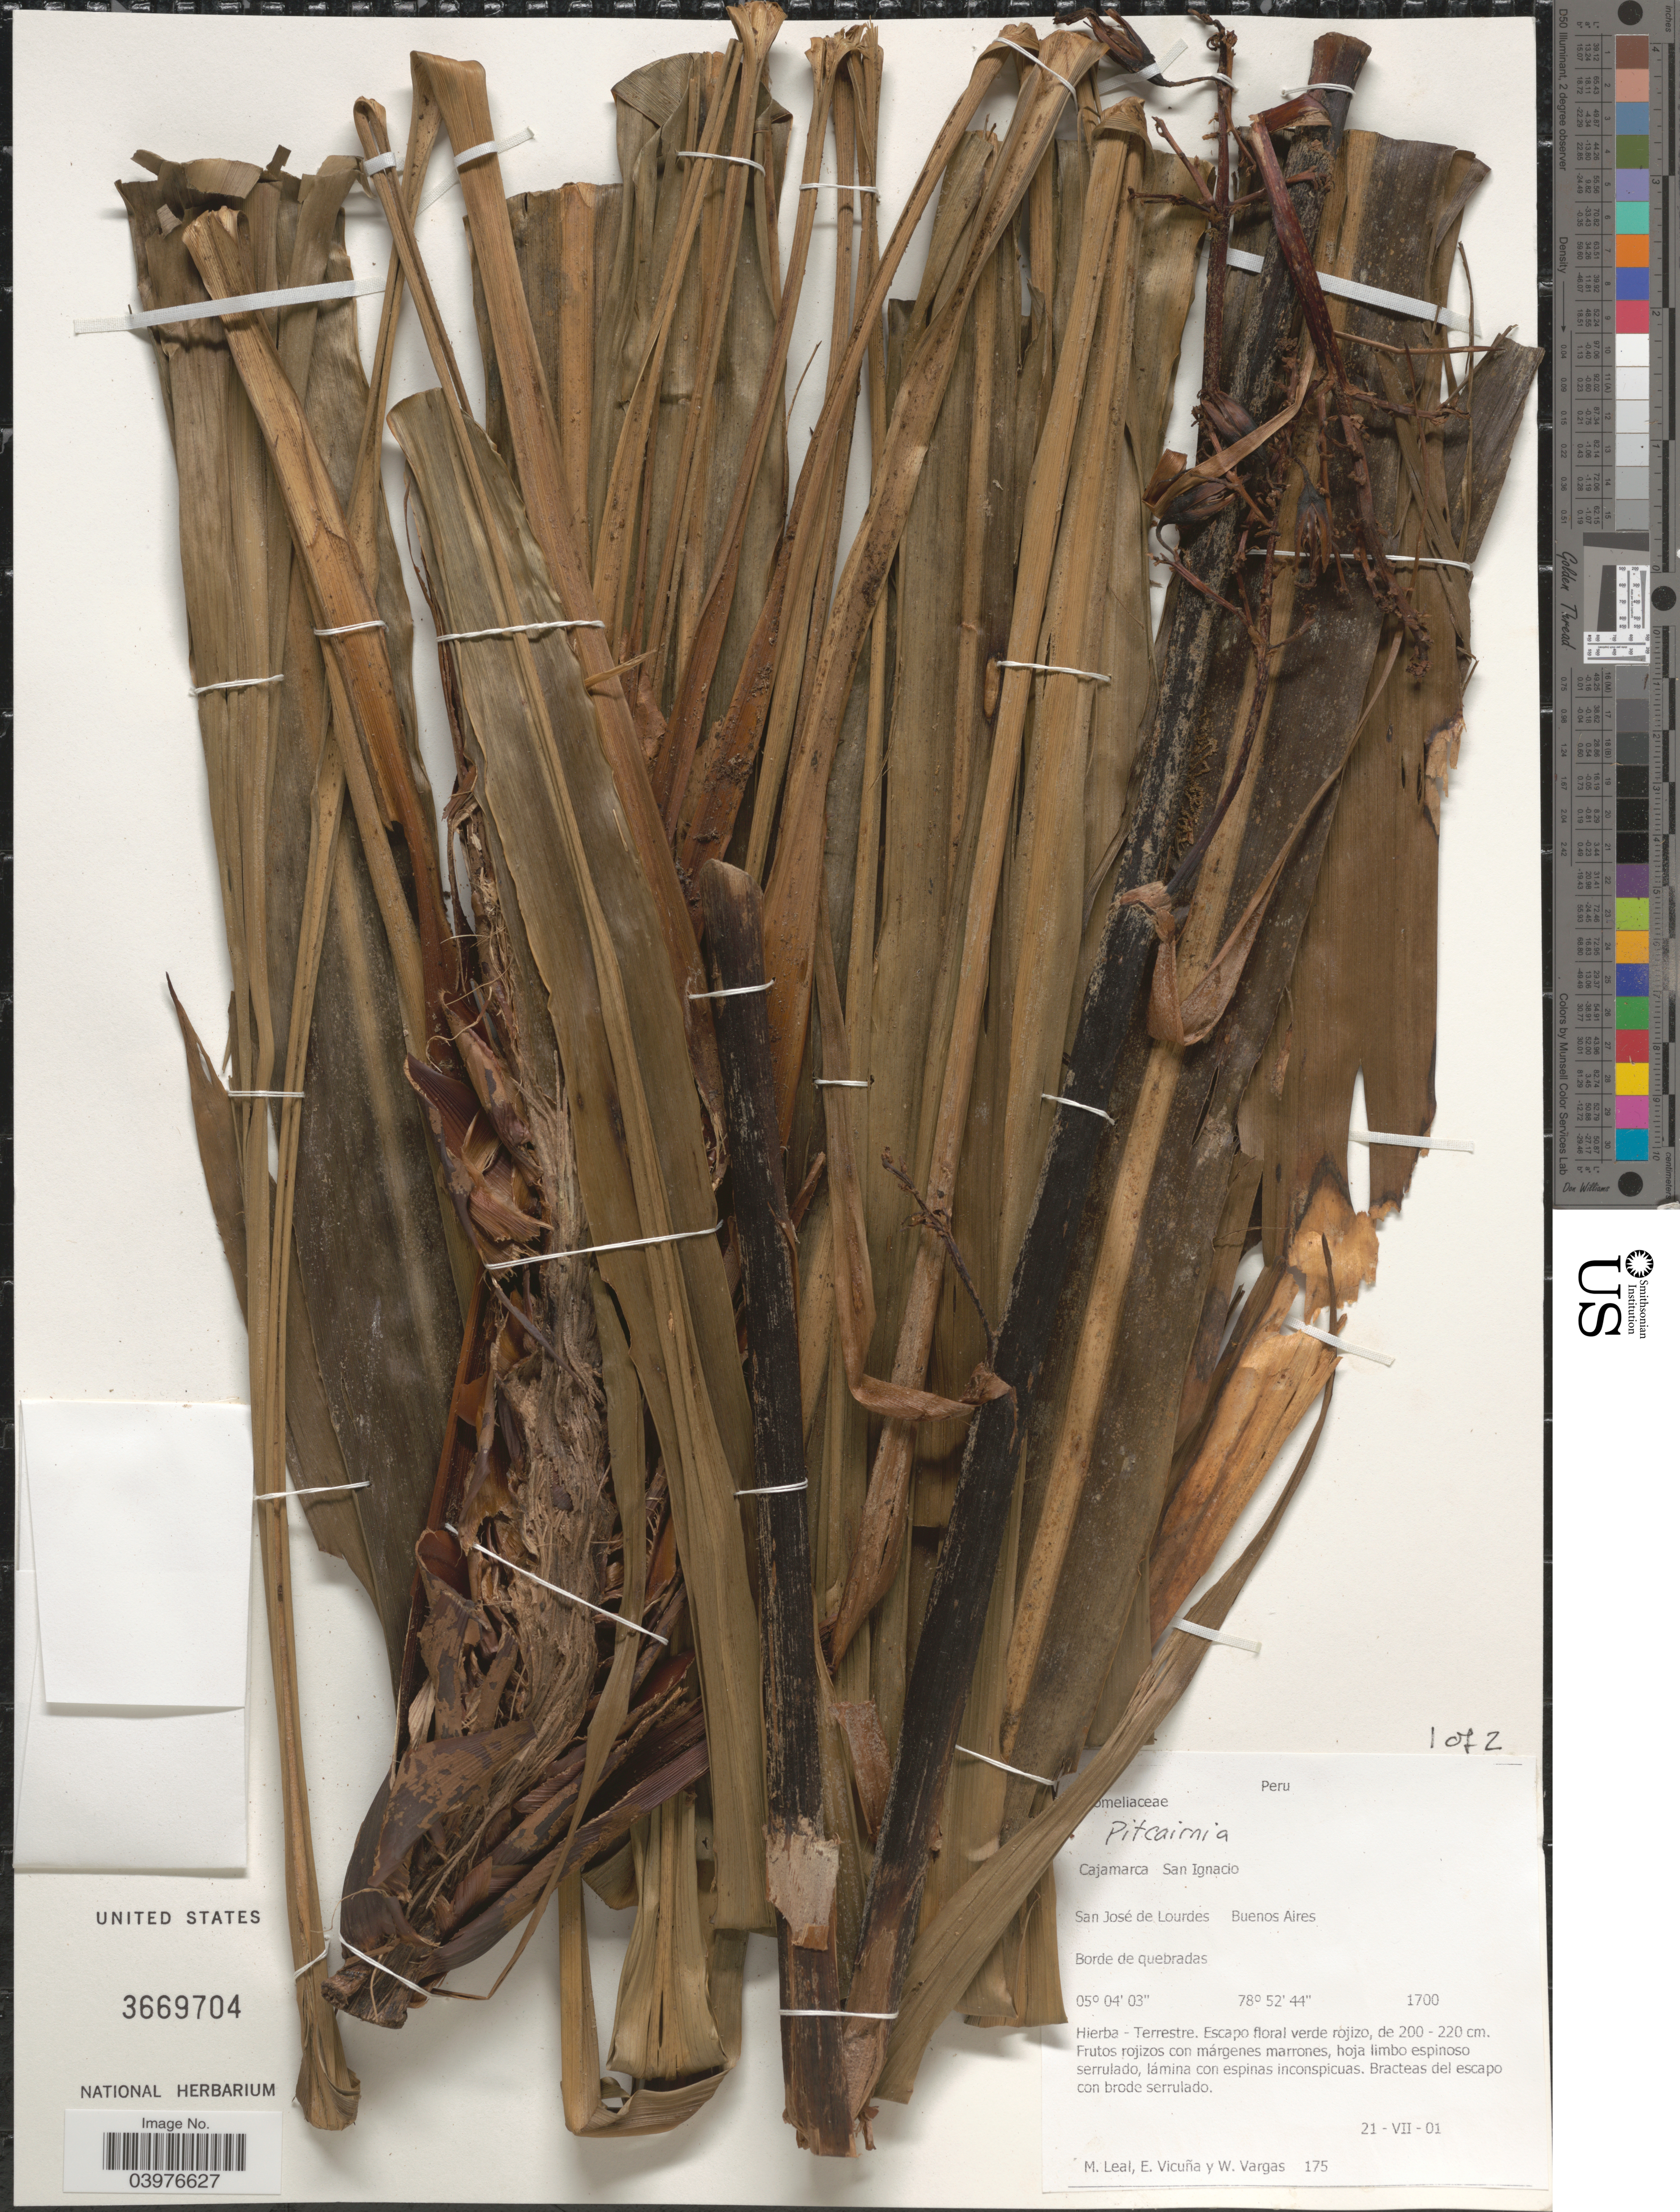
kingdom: Plantae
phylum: Tracheophyta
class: Liliopsida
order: Poales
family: Bromeliaceae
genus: Pitcairnia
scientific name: Pitcairnia sp.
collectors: M. E. Leal, E. Vicuña & W. Vargas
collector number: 175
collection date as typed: Transcribed d/m/y: 21/7/1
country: Peru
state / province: Cajamarca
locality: San Ignacio. San José de Lourdes, Buenos Aires.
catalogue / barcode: US 3669704